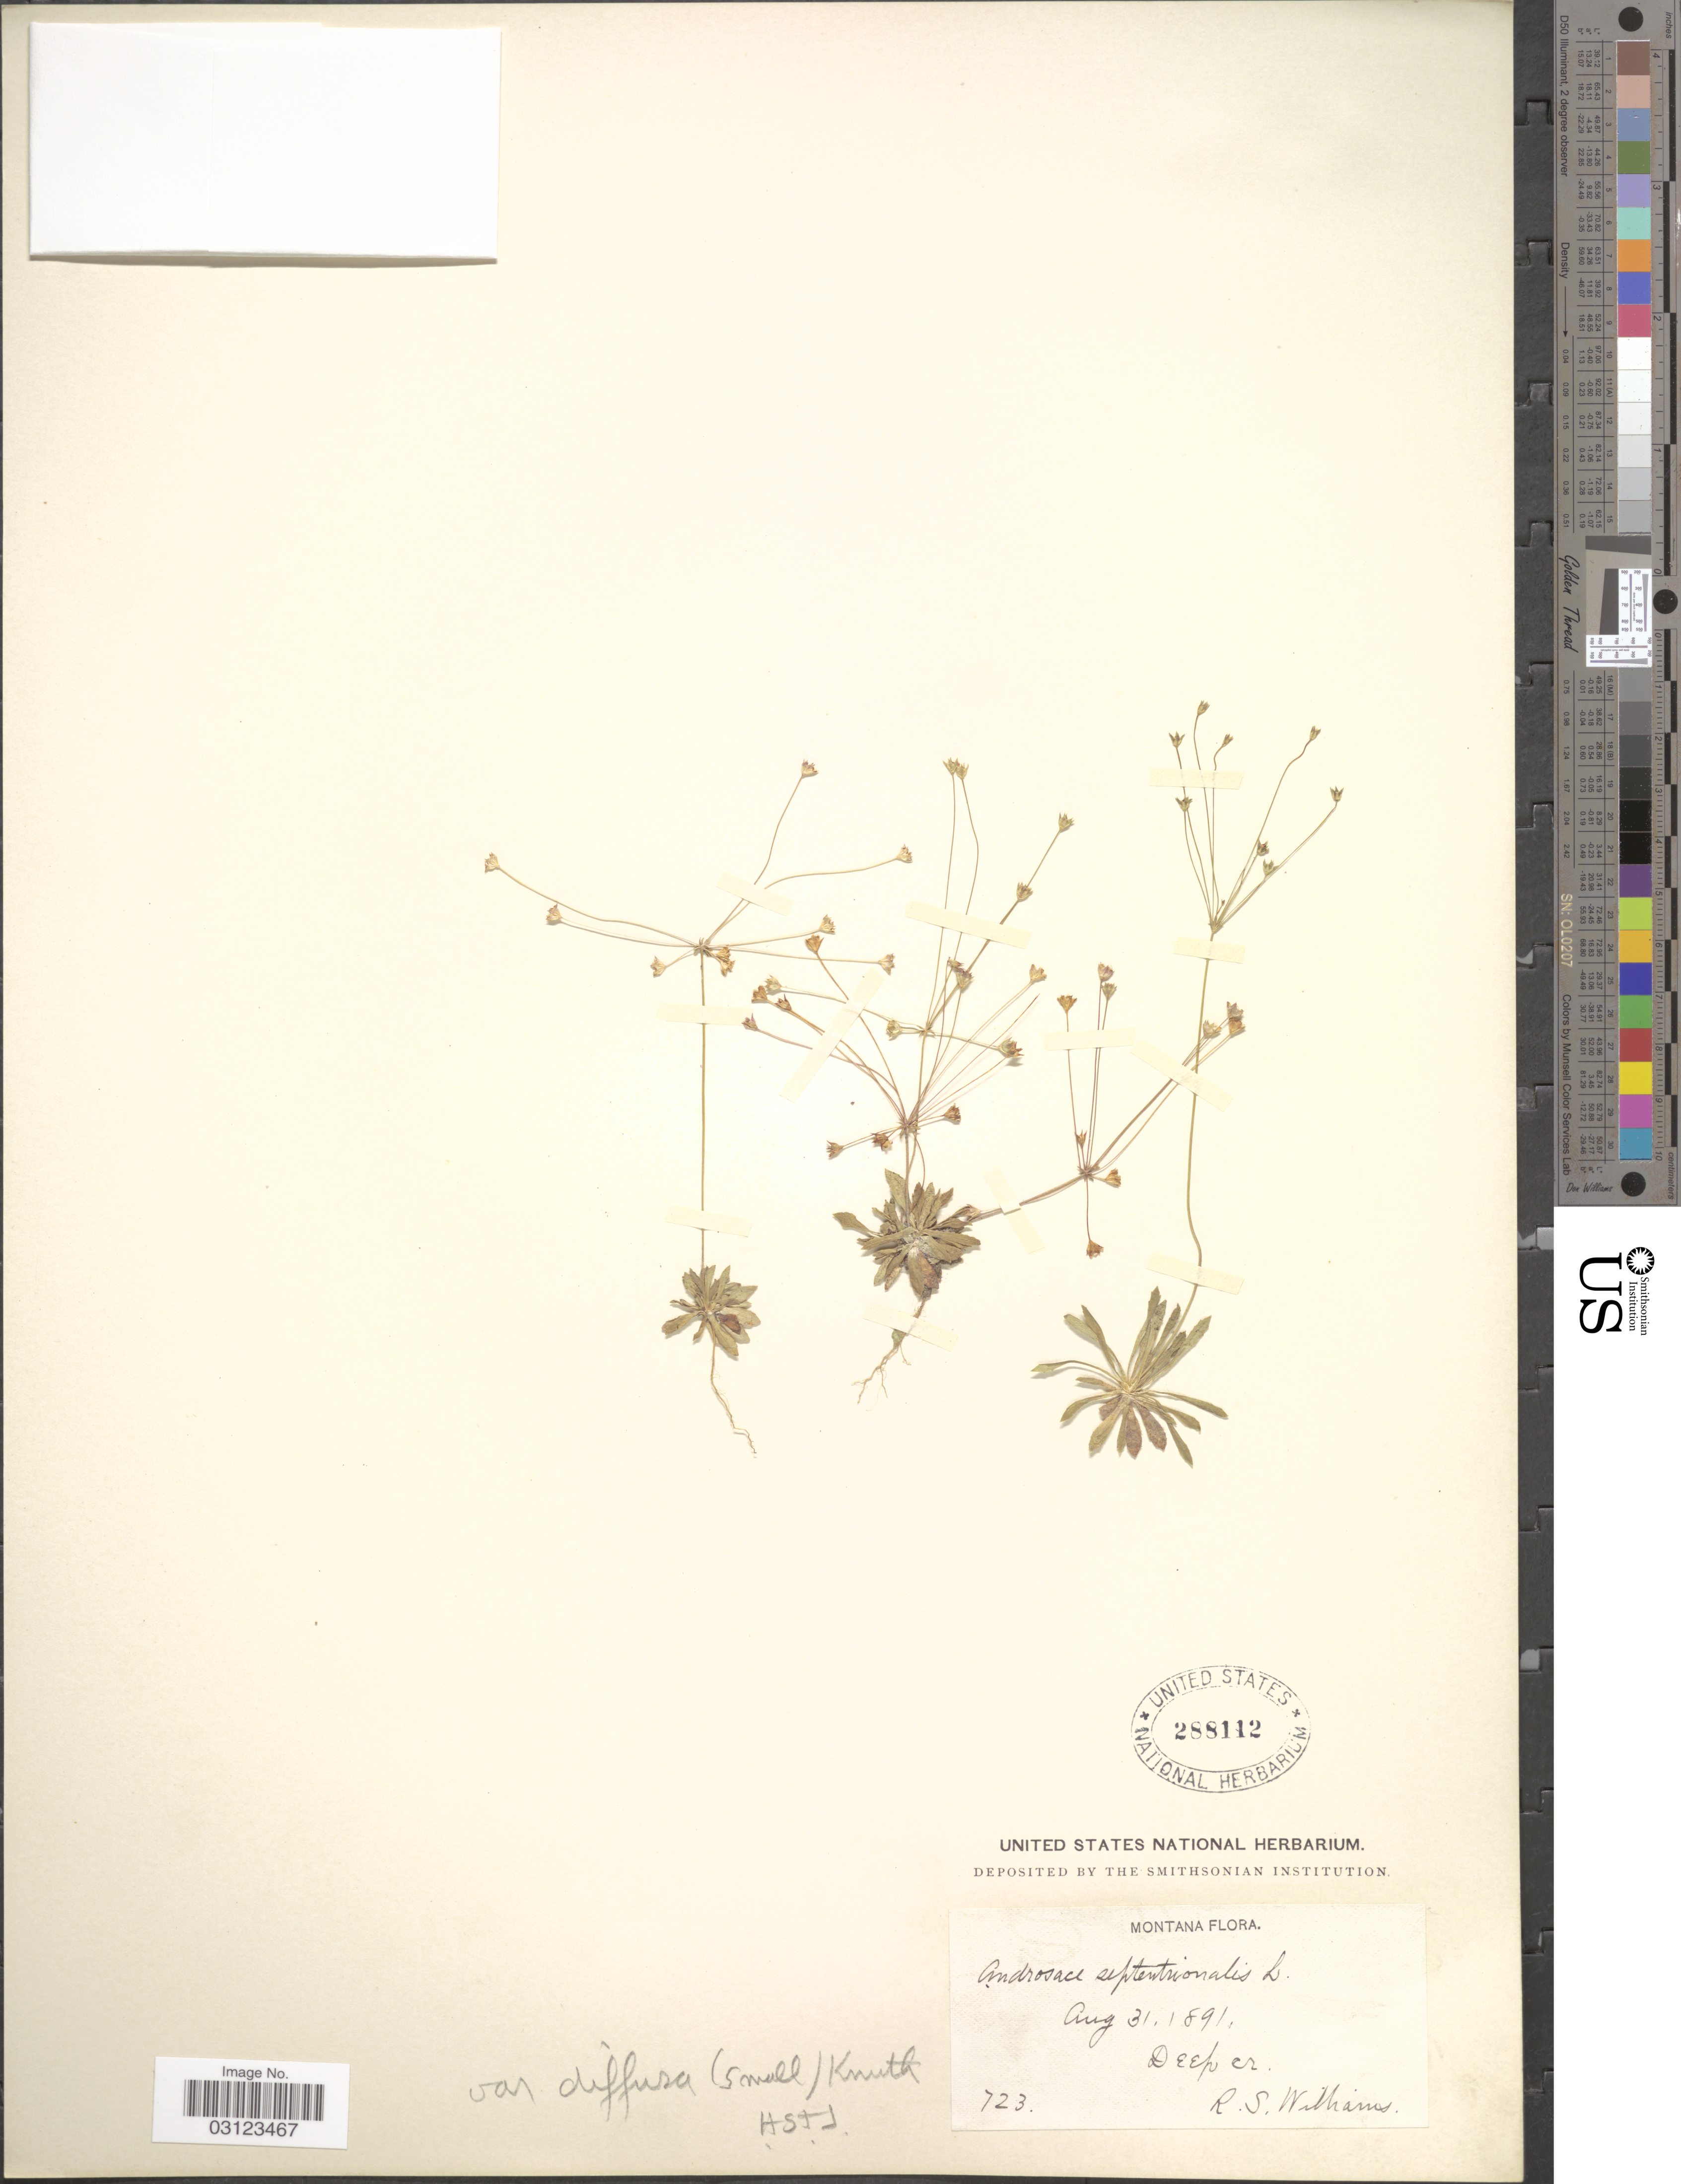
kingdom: Plantae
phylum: Tracheophyta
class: Magnoliopsida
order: Ericales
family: Primulaceae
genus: Androsace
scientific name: Androsace septentrionalis var. puberulenta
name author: (Rydb.) R. Knuth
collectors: R. S. Williams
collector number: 723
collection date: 1891-08-31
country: United States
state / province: Montana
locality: Deep cr.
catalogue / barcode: US 288112